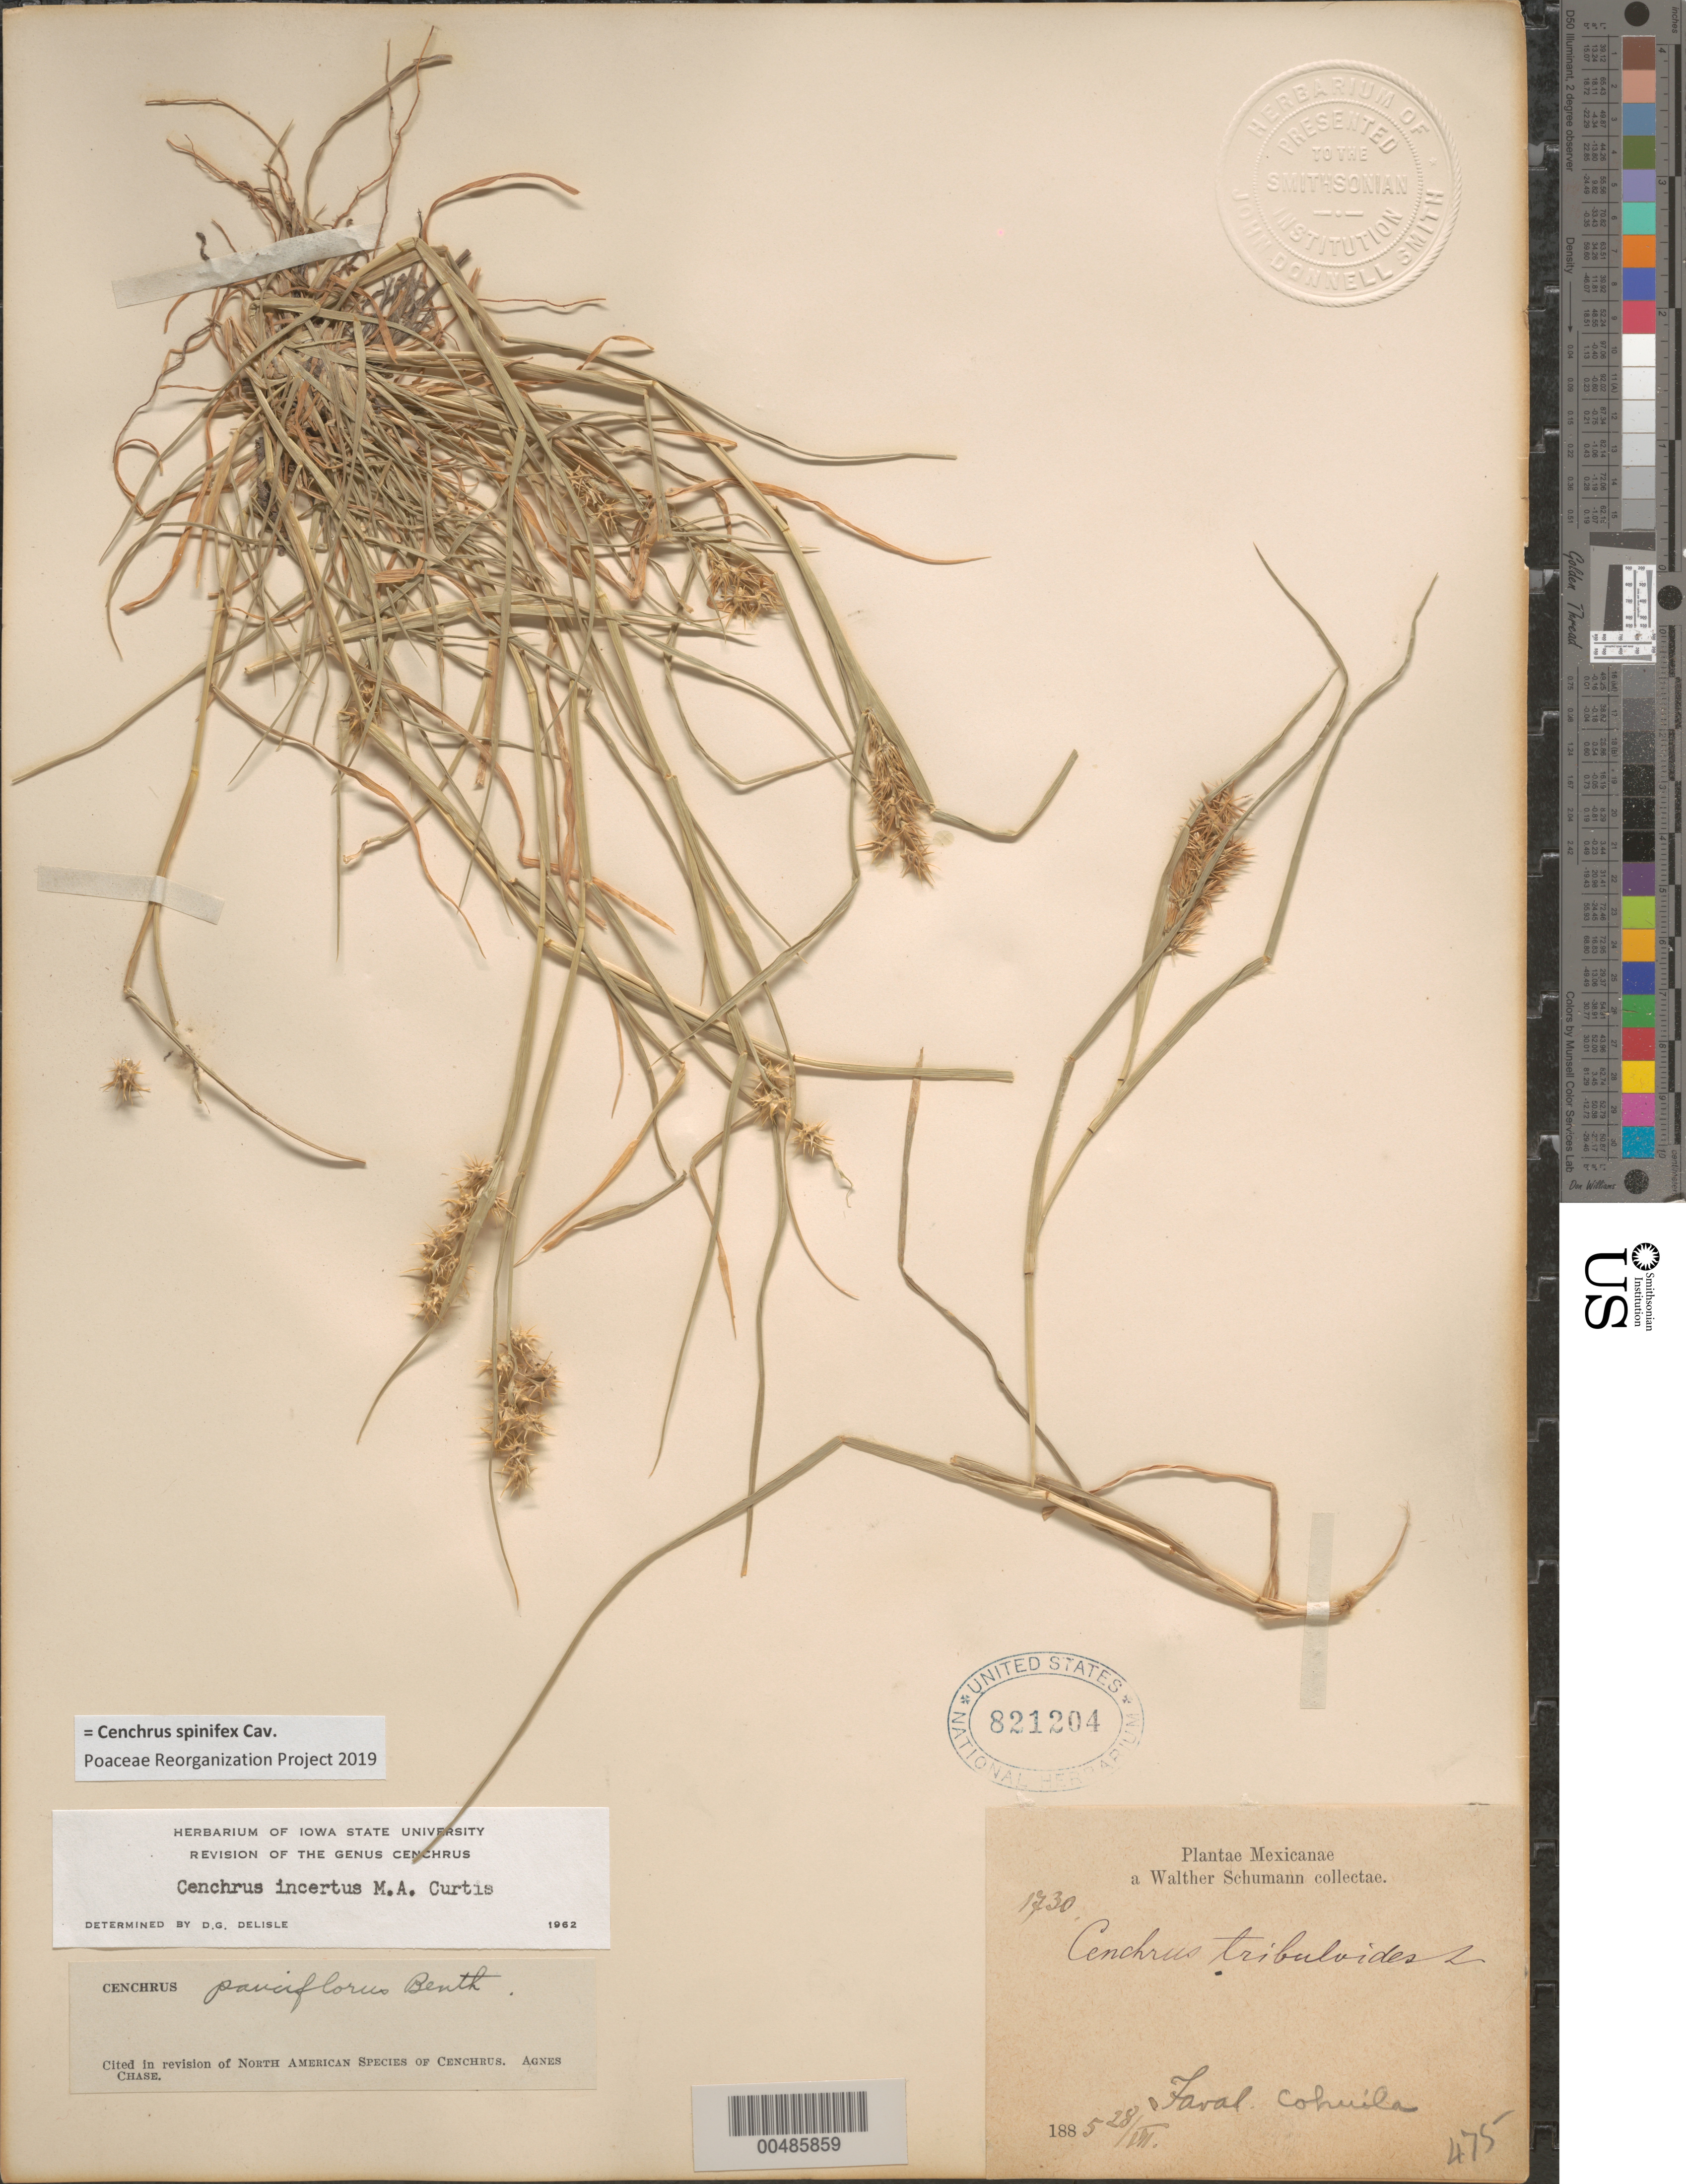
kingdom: Plantae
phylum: Tracheophyta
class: Liliopsida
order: Poales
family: Poaceae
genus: Cenchrus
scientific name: Cenchrus spinifex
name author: Cav.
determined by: Poaceae Reorganization Project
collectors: W. Schumann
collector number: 1730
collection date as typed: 28 Jul 1885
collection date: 1885-07-28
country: Mexico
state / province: Coahuila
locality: Jaral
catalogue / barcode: US 821204